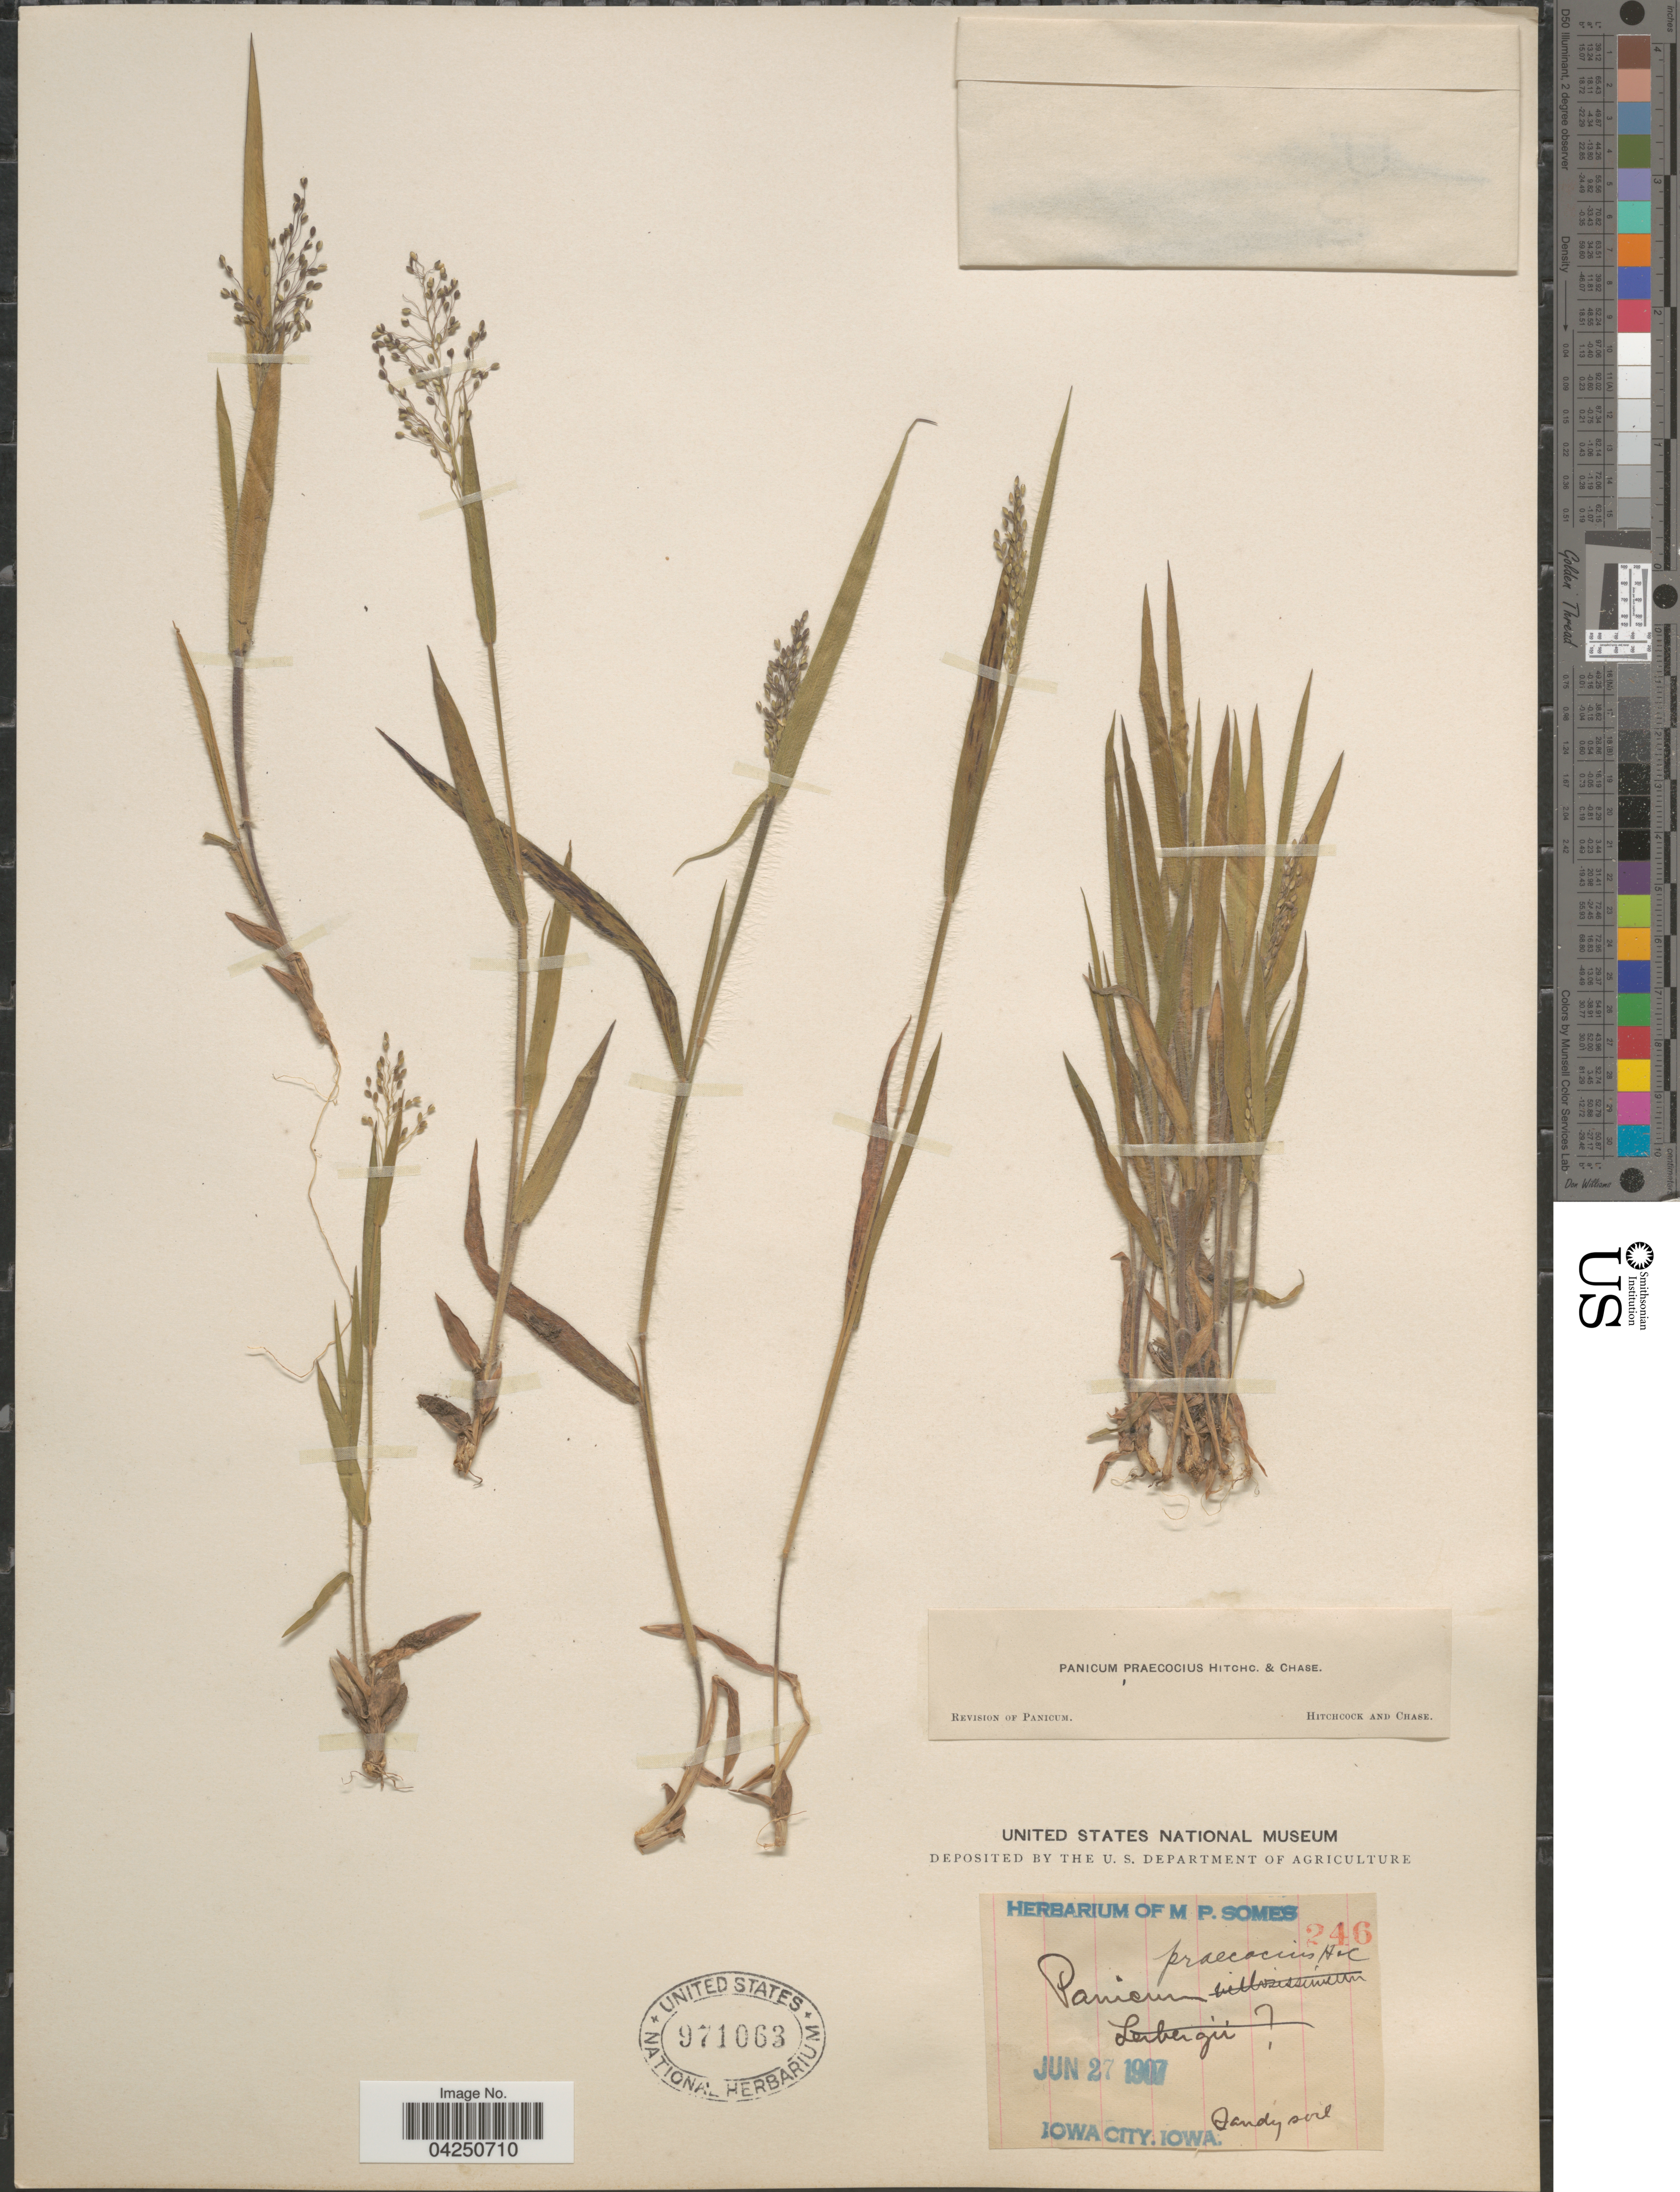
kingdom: Plantae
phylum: Tracheophyta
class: Liliopsida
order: Poales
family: Poaceae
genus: Dichanthelium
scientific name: Dichanthelium acuminatum var. acuminatum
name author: (Sw.) Gould & C.A. Clark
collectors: Ex herb. M. P. Somes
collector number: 246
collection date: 1907-06-27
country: United States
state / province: Iowa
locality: Sandy soil. Iowa City.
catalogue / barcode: US 971063